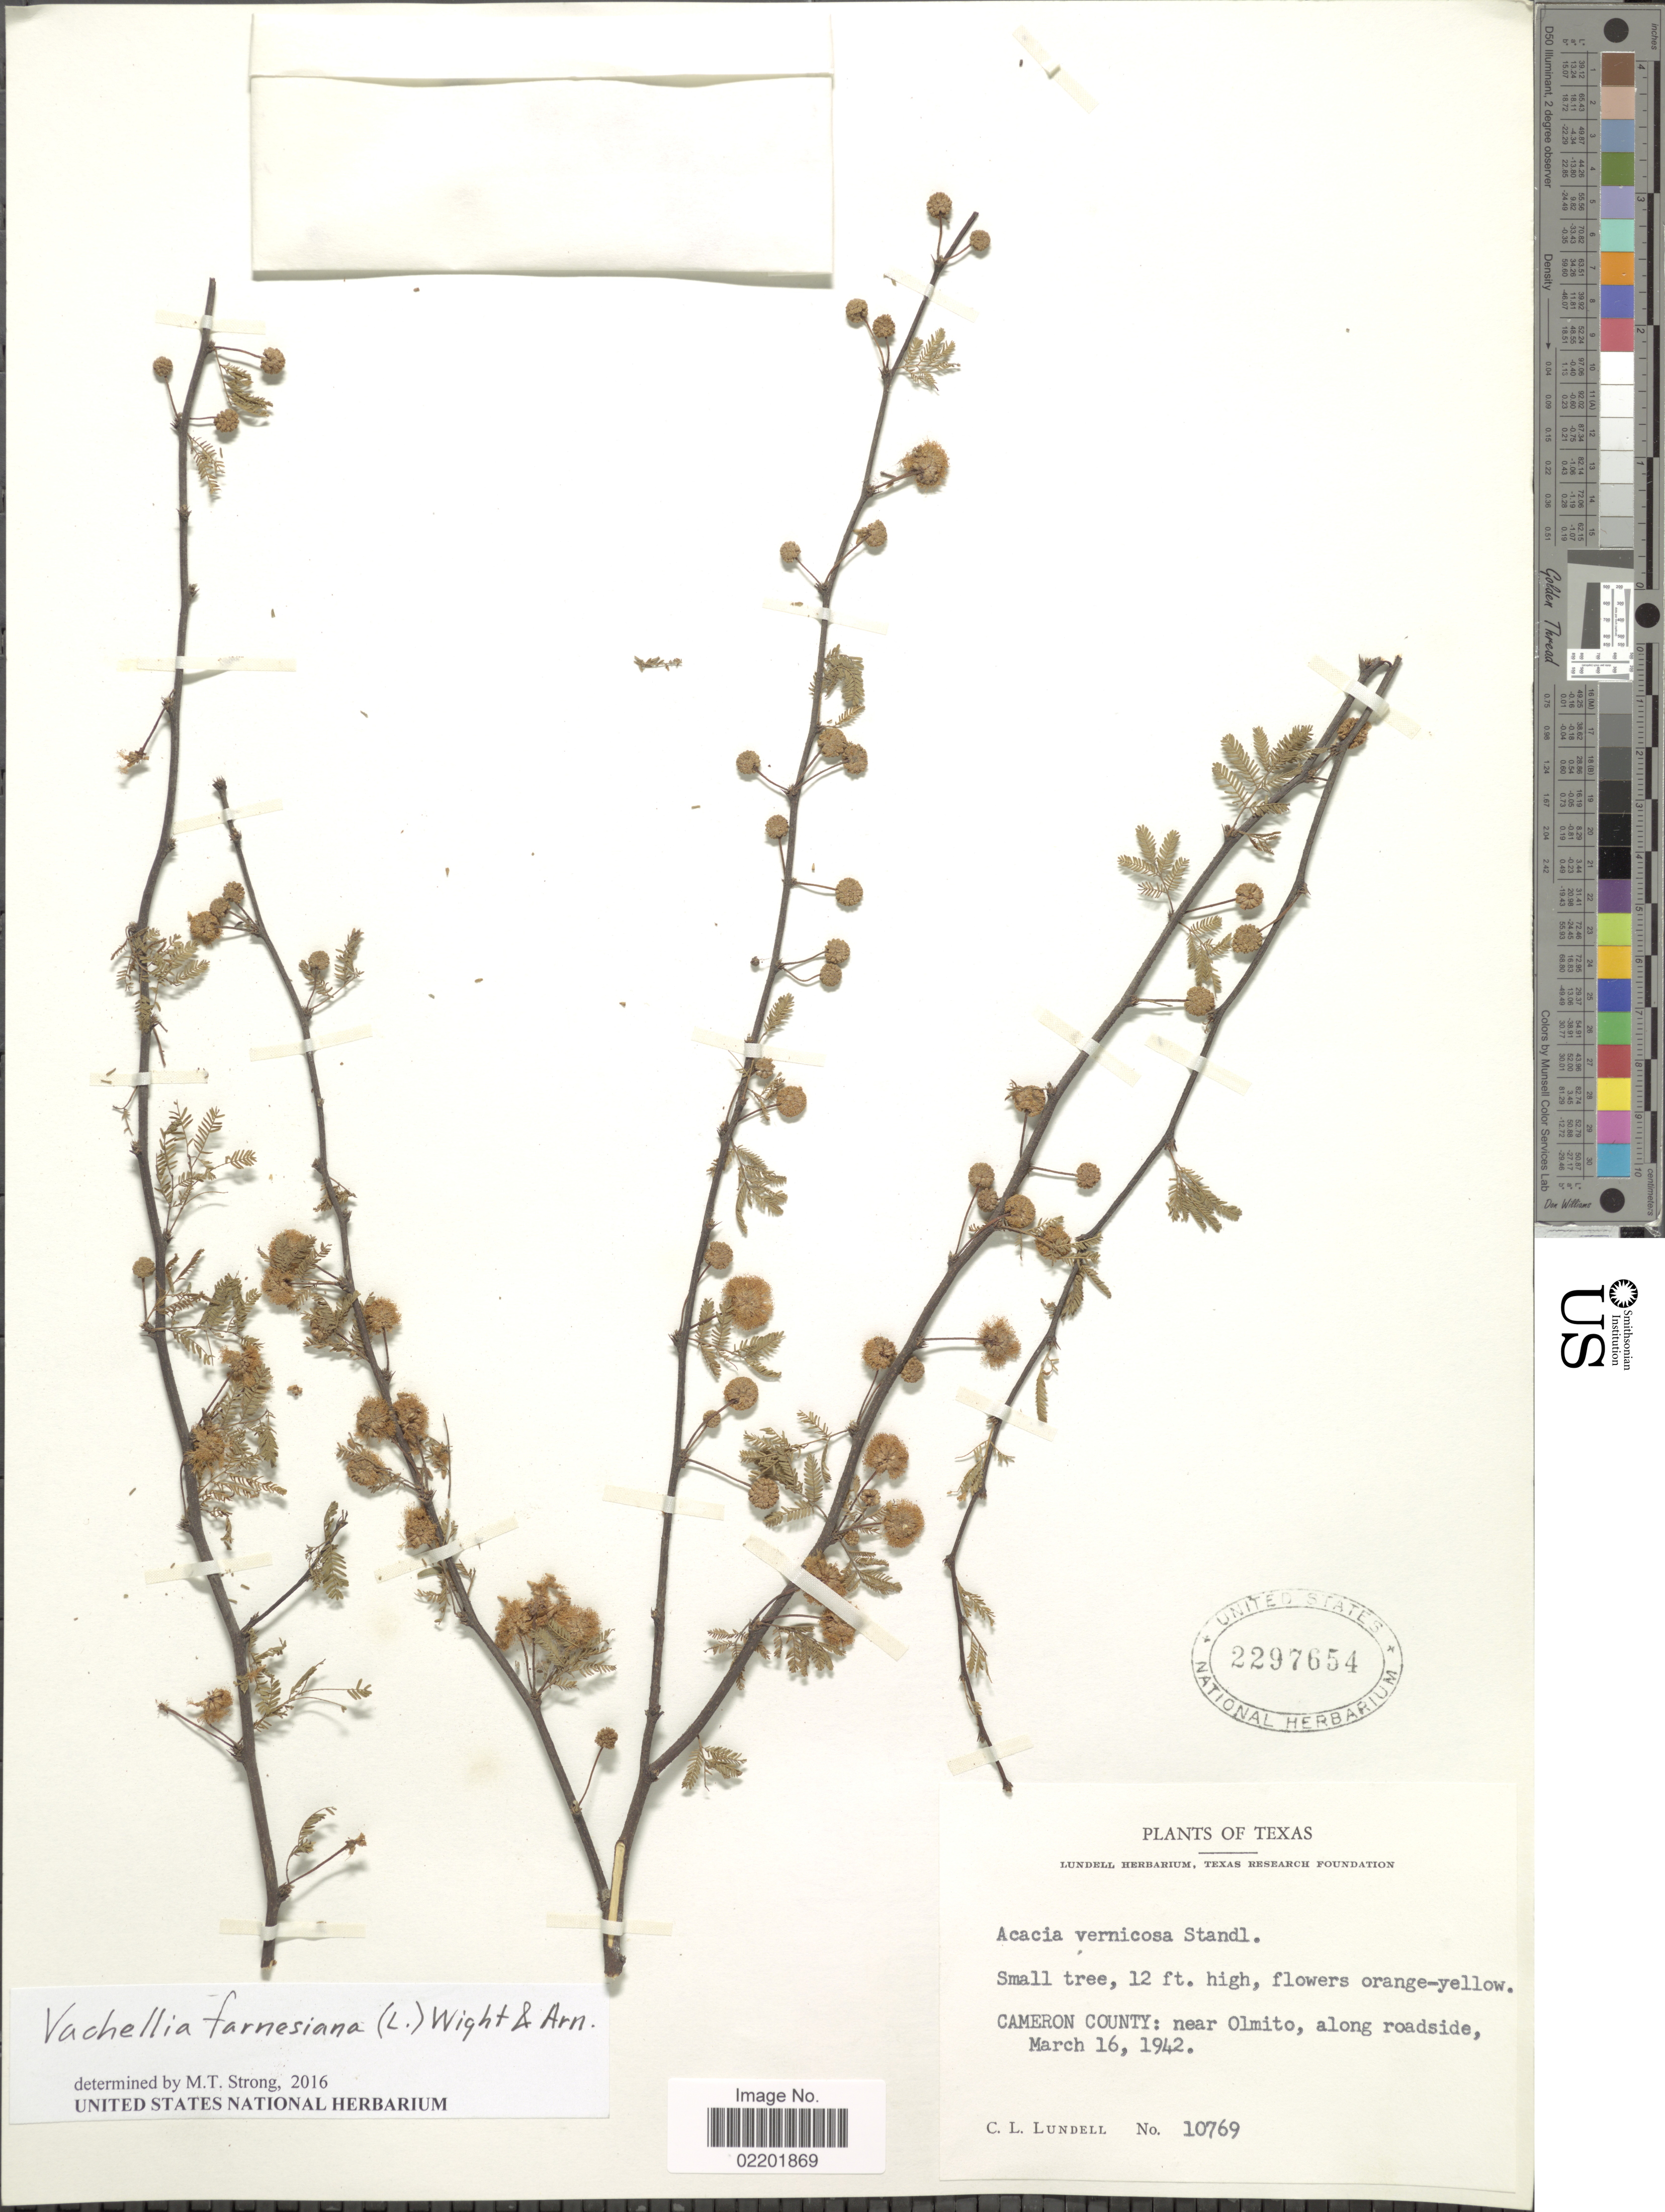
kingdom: Plantae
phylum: Tracheophyta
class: Magnoliopsida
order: Fabales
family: Fabaceae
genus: Vachellia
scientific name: Vachellia farnesiana var. farnesiana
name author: (L.) Wight & Arn.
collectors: C. L. Lundell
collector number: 10769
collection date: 1942-03-16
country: United States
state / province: Texas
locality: Cameron County, near Olmito, along roadside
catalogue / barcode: US 2297654